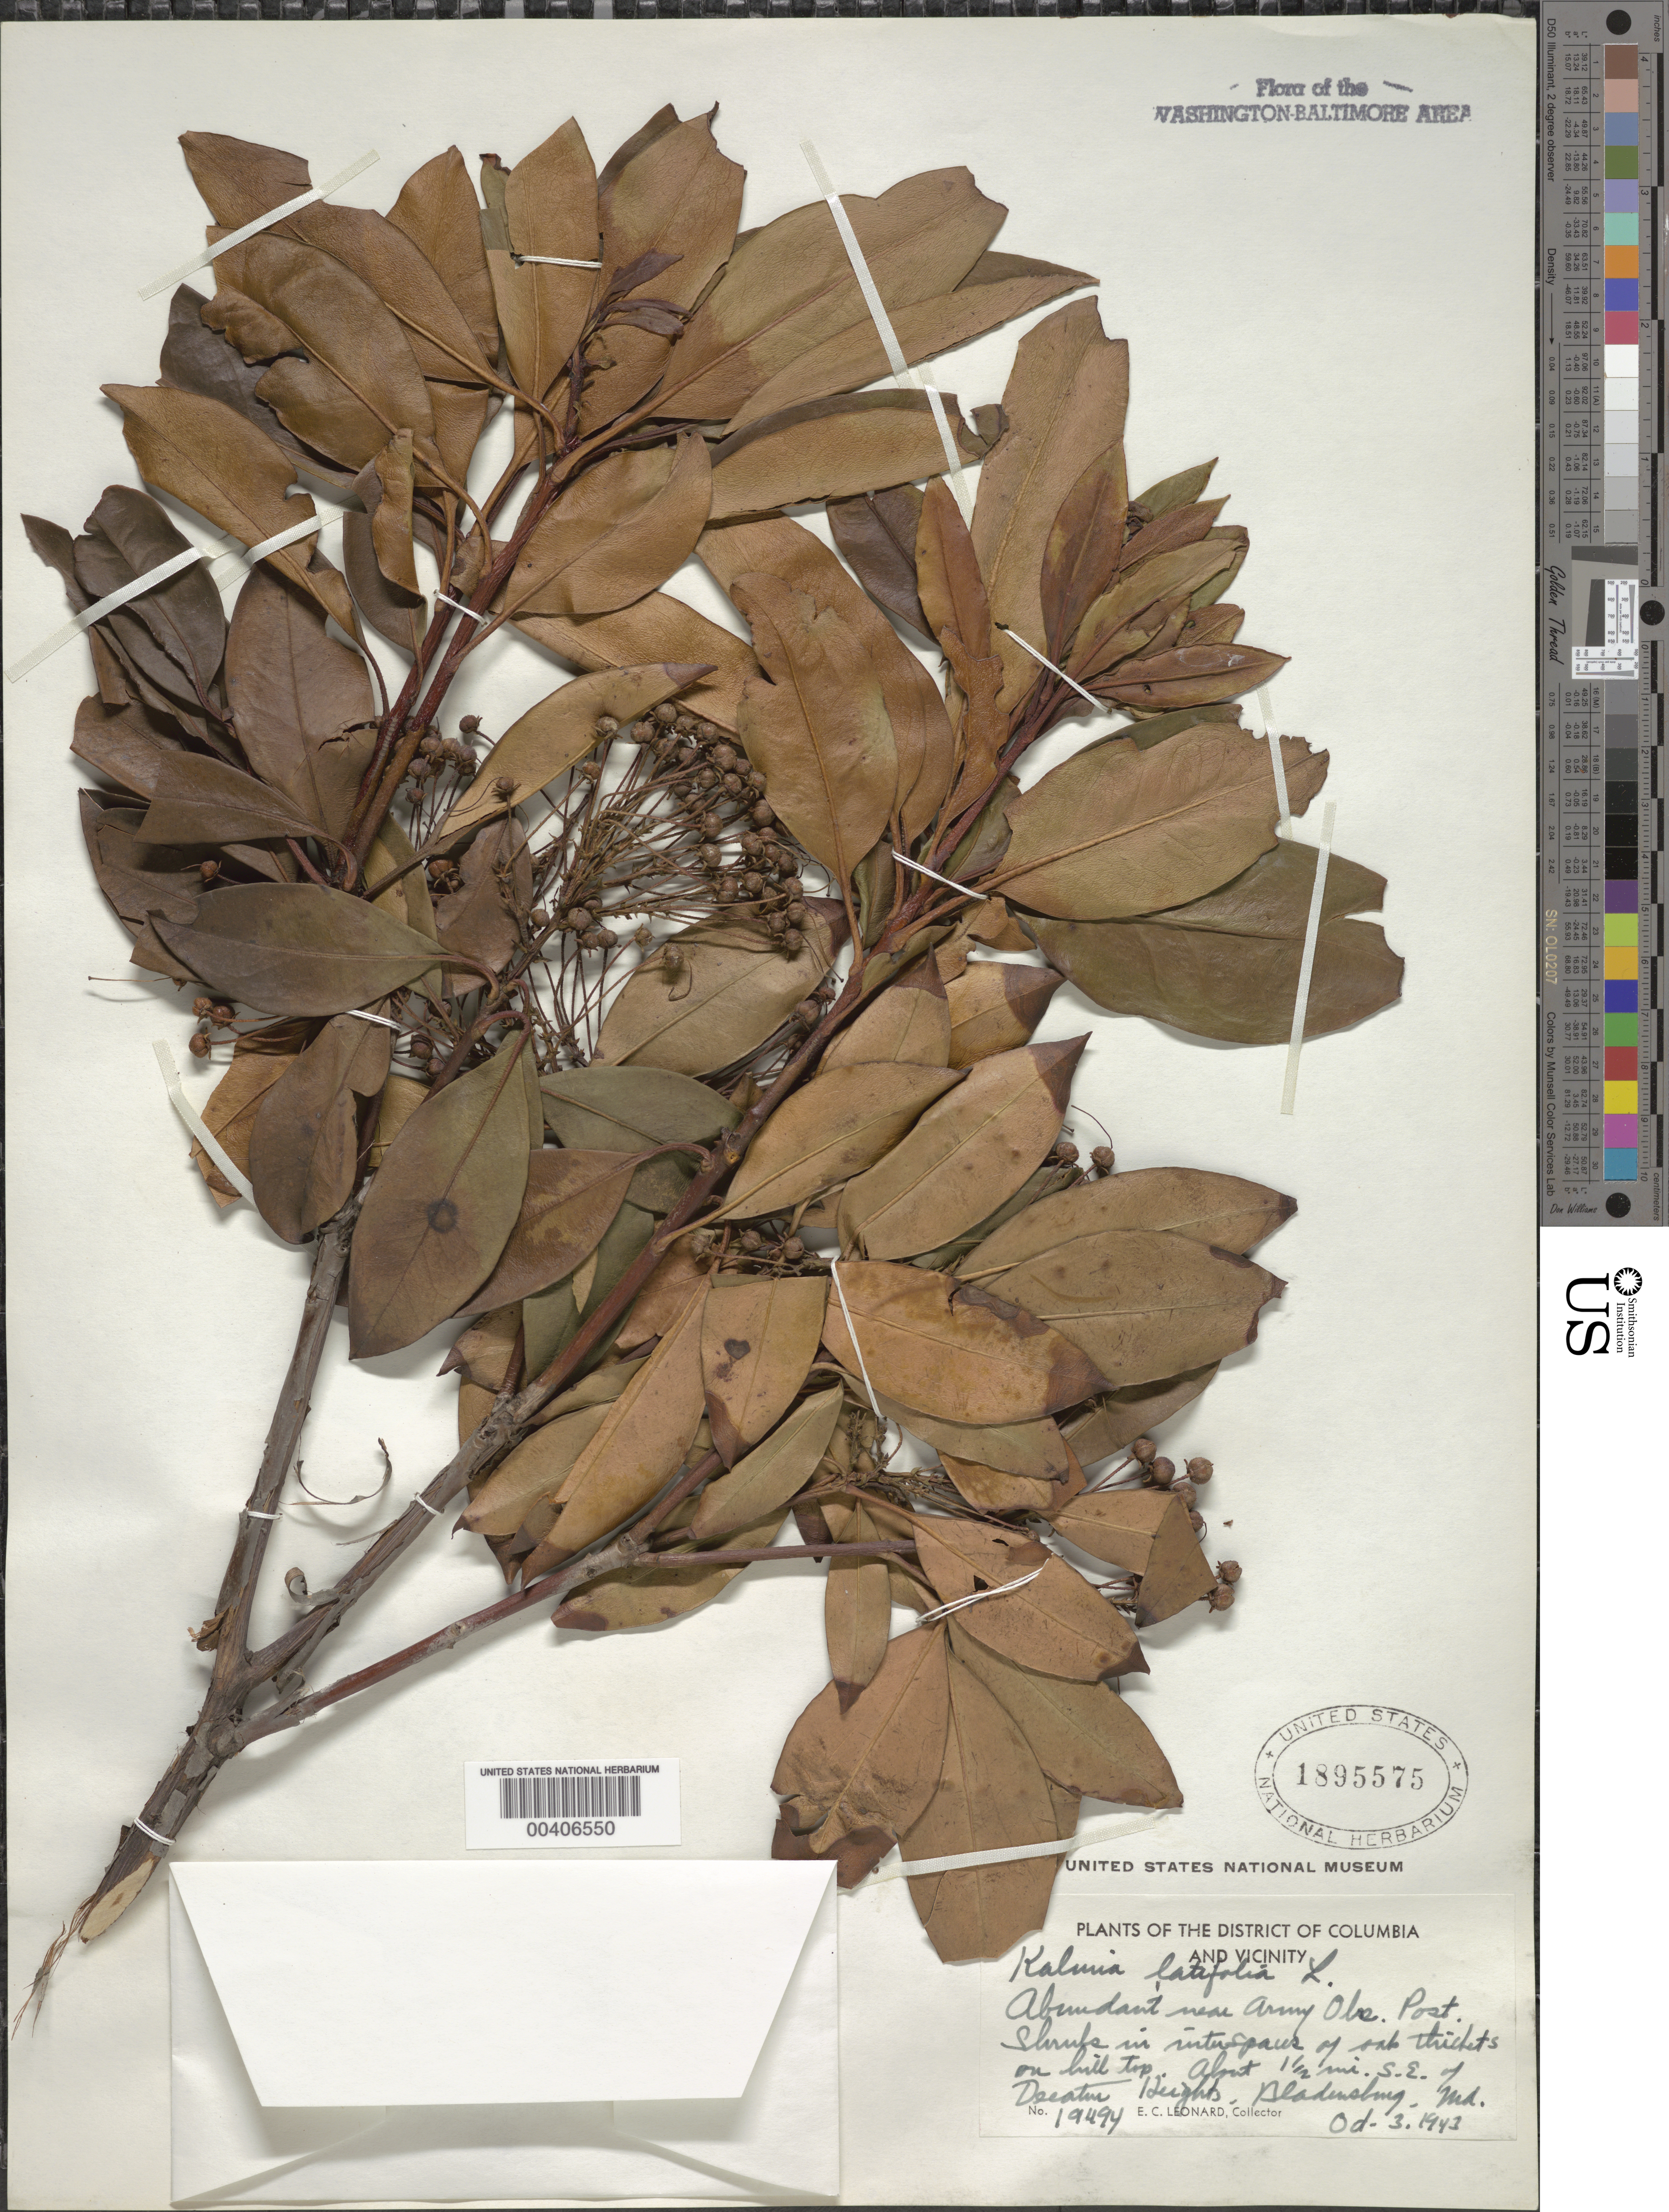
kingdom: Plantae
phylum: Tracheophyta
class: Magnoliopsida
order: Ericales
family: Ericaceae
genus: Kalmia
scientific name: Kalmia latifolia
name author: L.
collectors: E. C. Leonard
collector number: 19494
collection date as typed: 03 Oct 1943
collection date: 1943-10-03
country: United States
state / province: Maryland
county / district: Prince George's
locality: Southeast of Decatur Heights, Bladensburg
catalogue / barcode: US 1895575